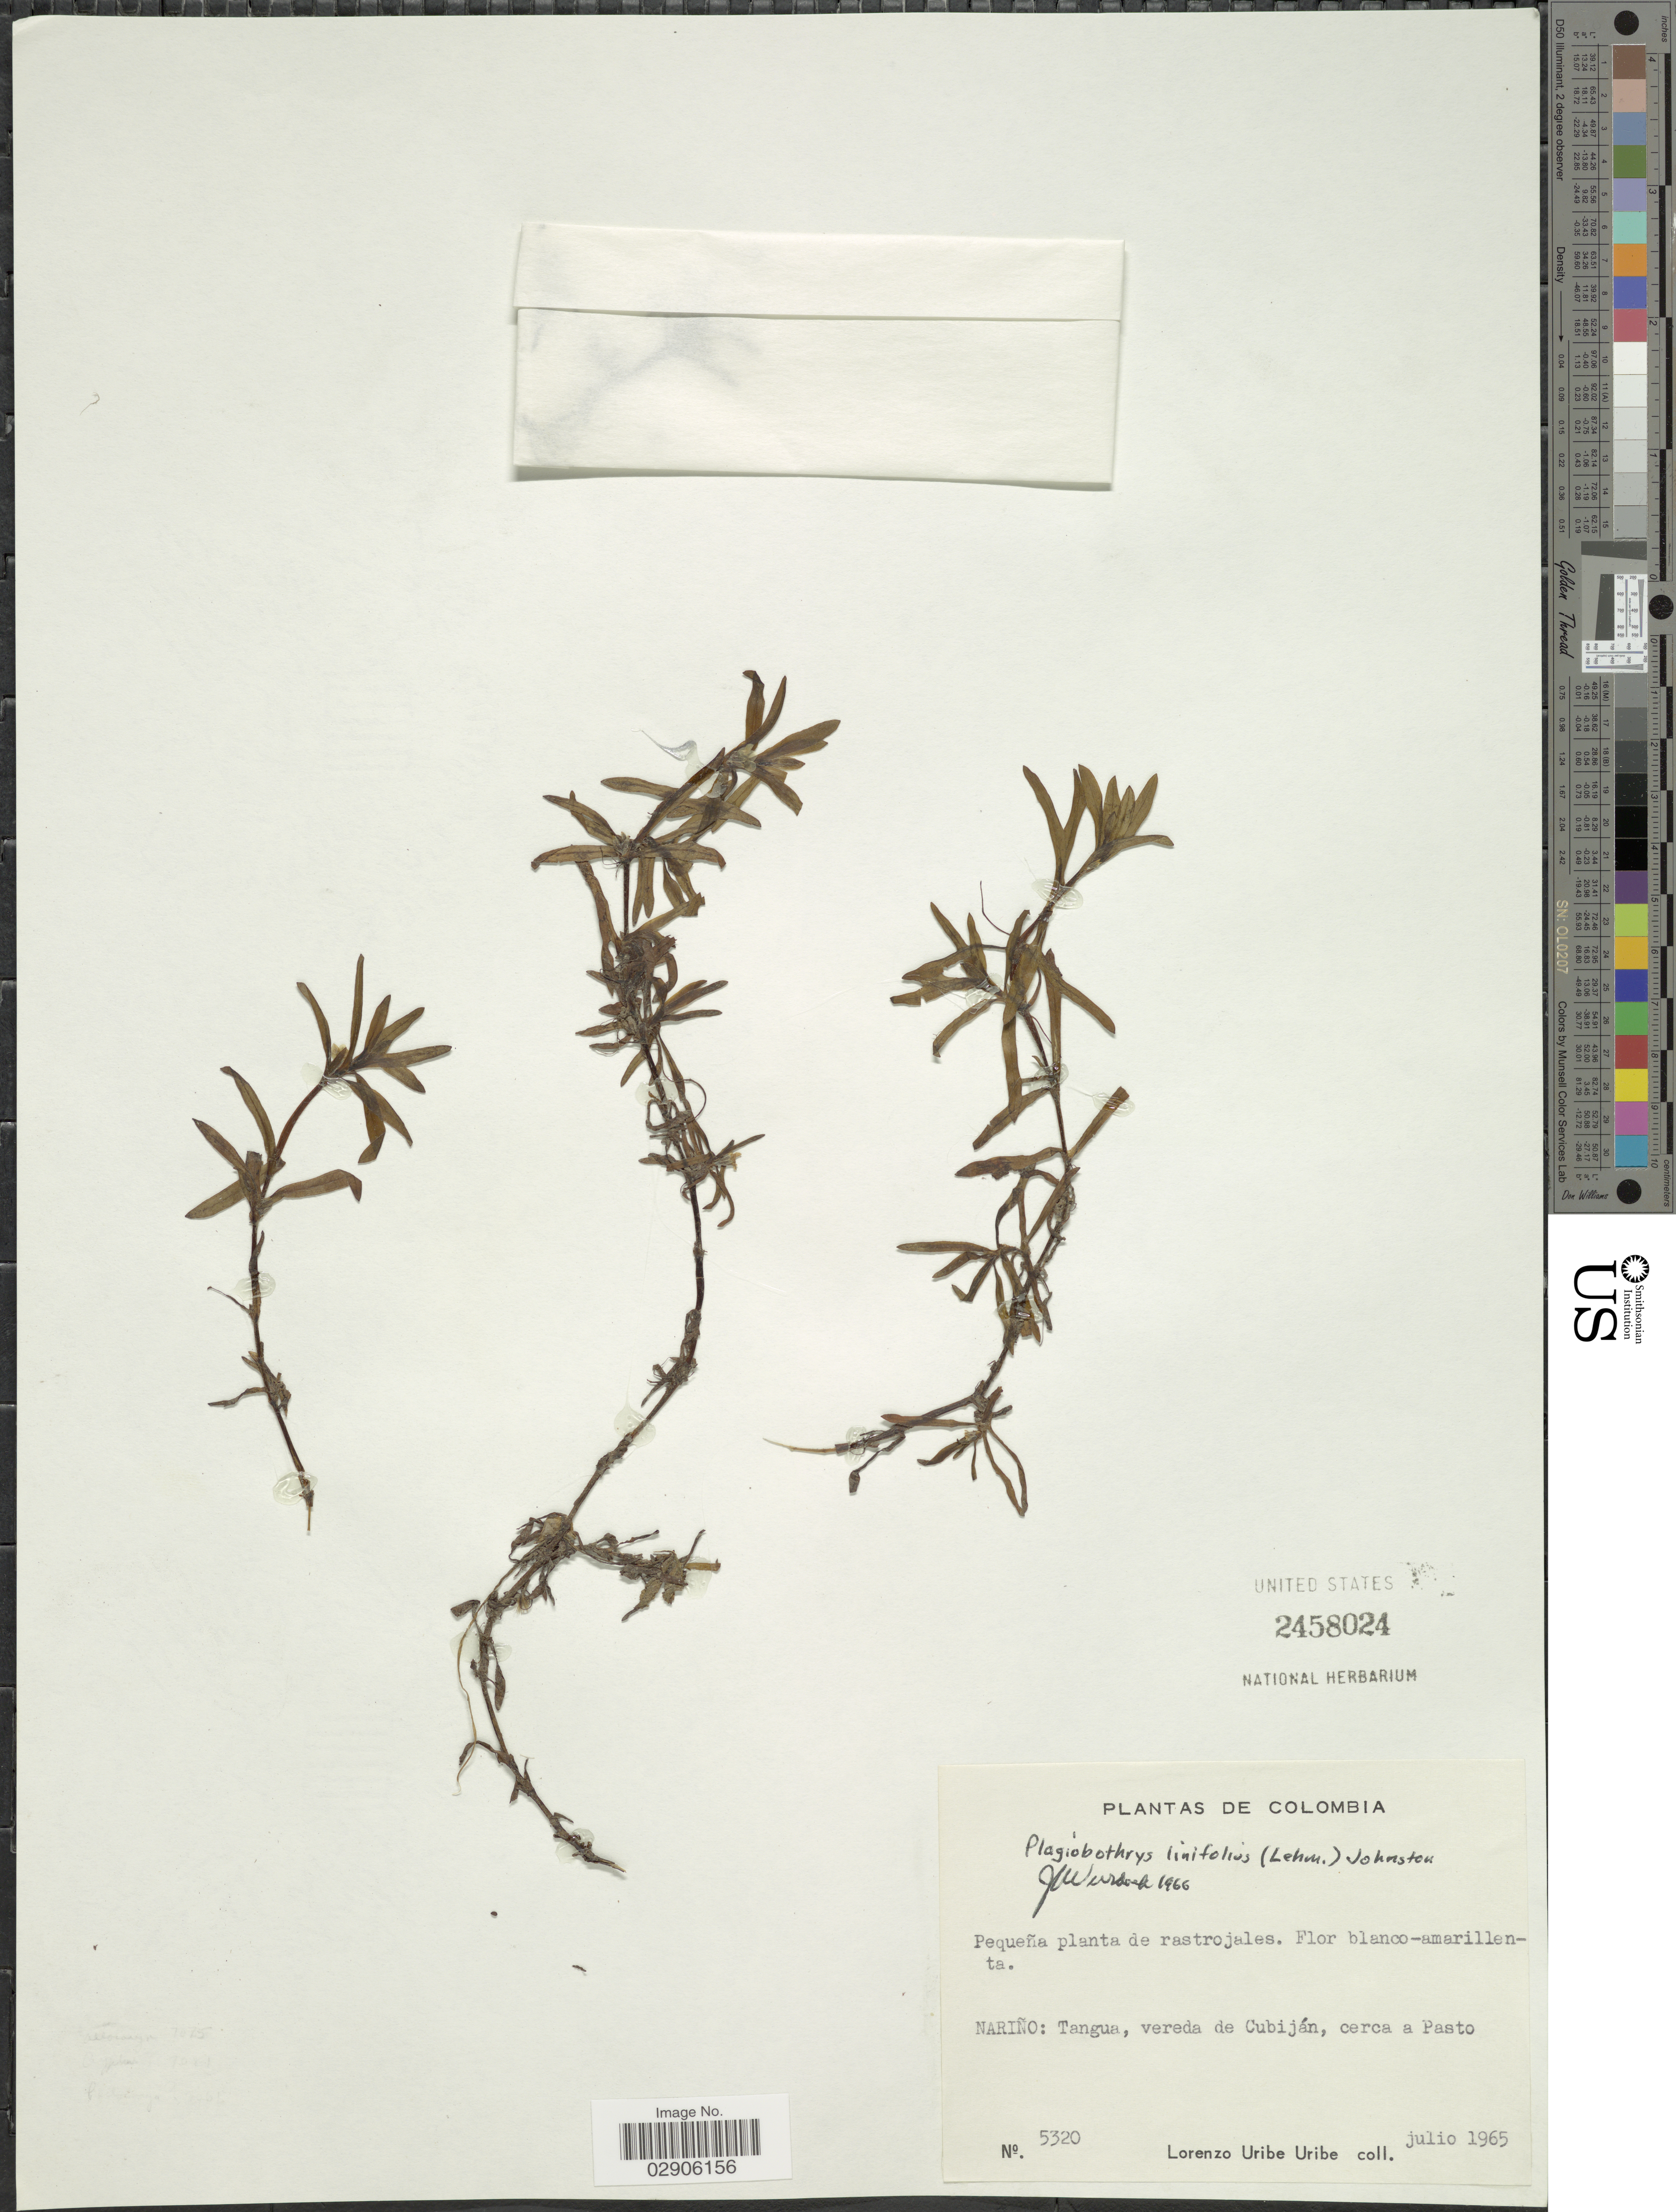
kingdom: Plantae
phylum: Tracheophyta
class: Magnoliopsida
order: Boraginales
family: Boraginaceae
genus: Plagiobothrys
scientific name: Plagiobothrys linifolius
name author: (Willd. ex Lehm.) I.M. Johnst.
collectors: L. Uribe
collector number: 5320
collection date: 1965-07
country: Colombia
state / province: Nariño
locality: Nariño: Tangua, vereda de Cubiján, cerca a Pasto.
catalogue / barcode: US 2458024